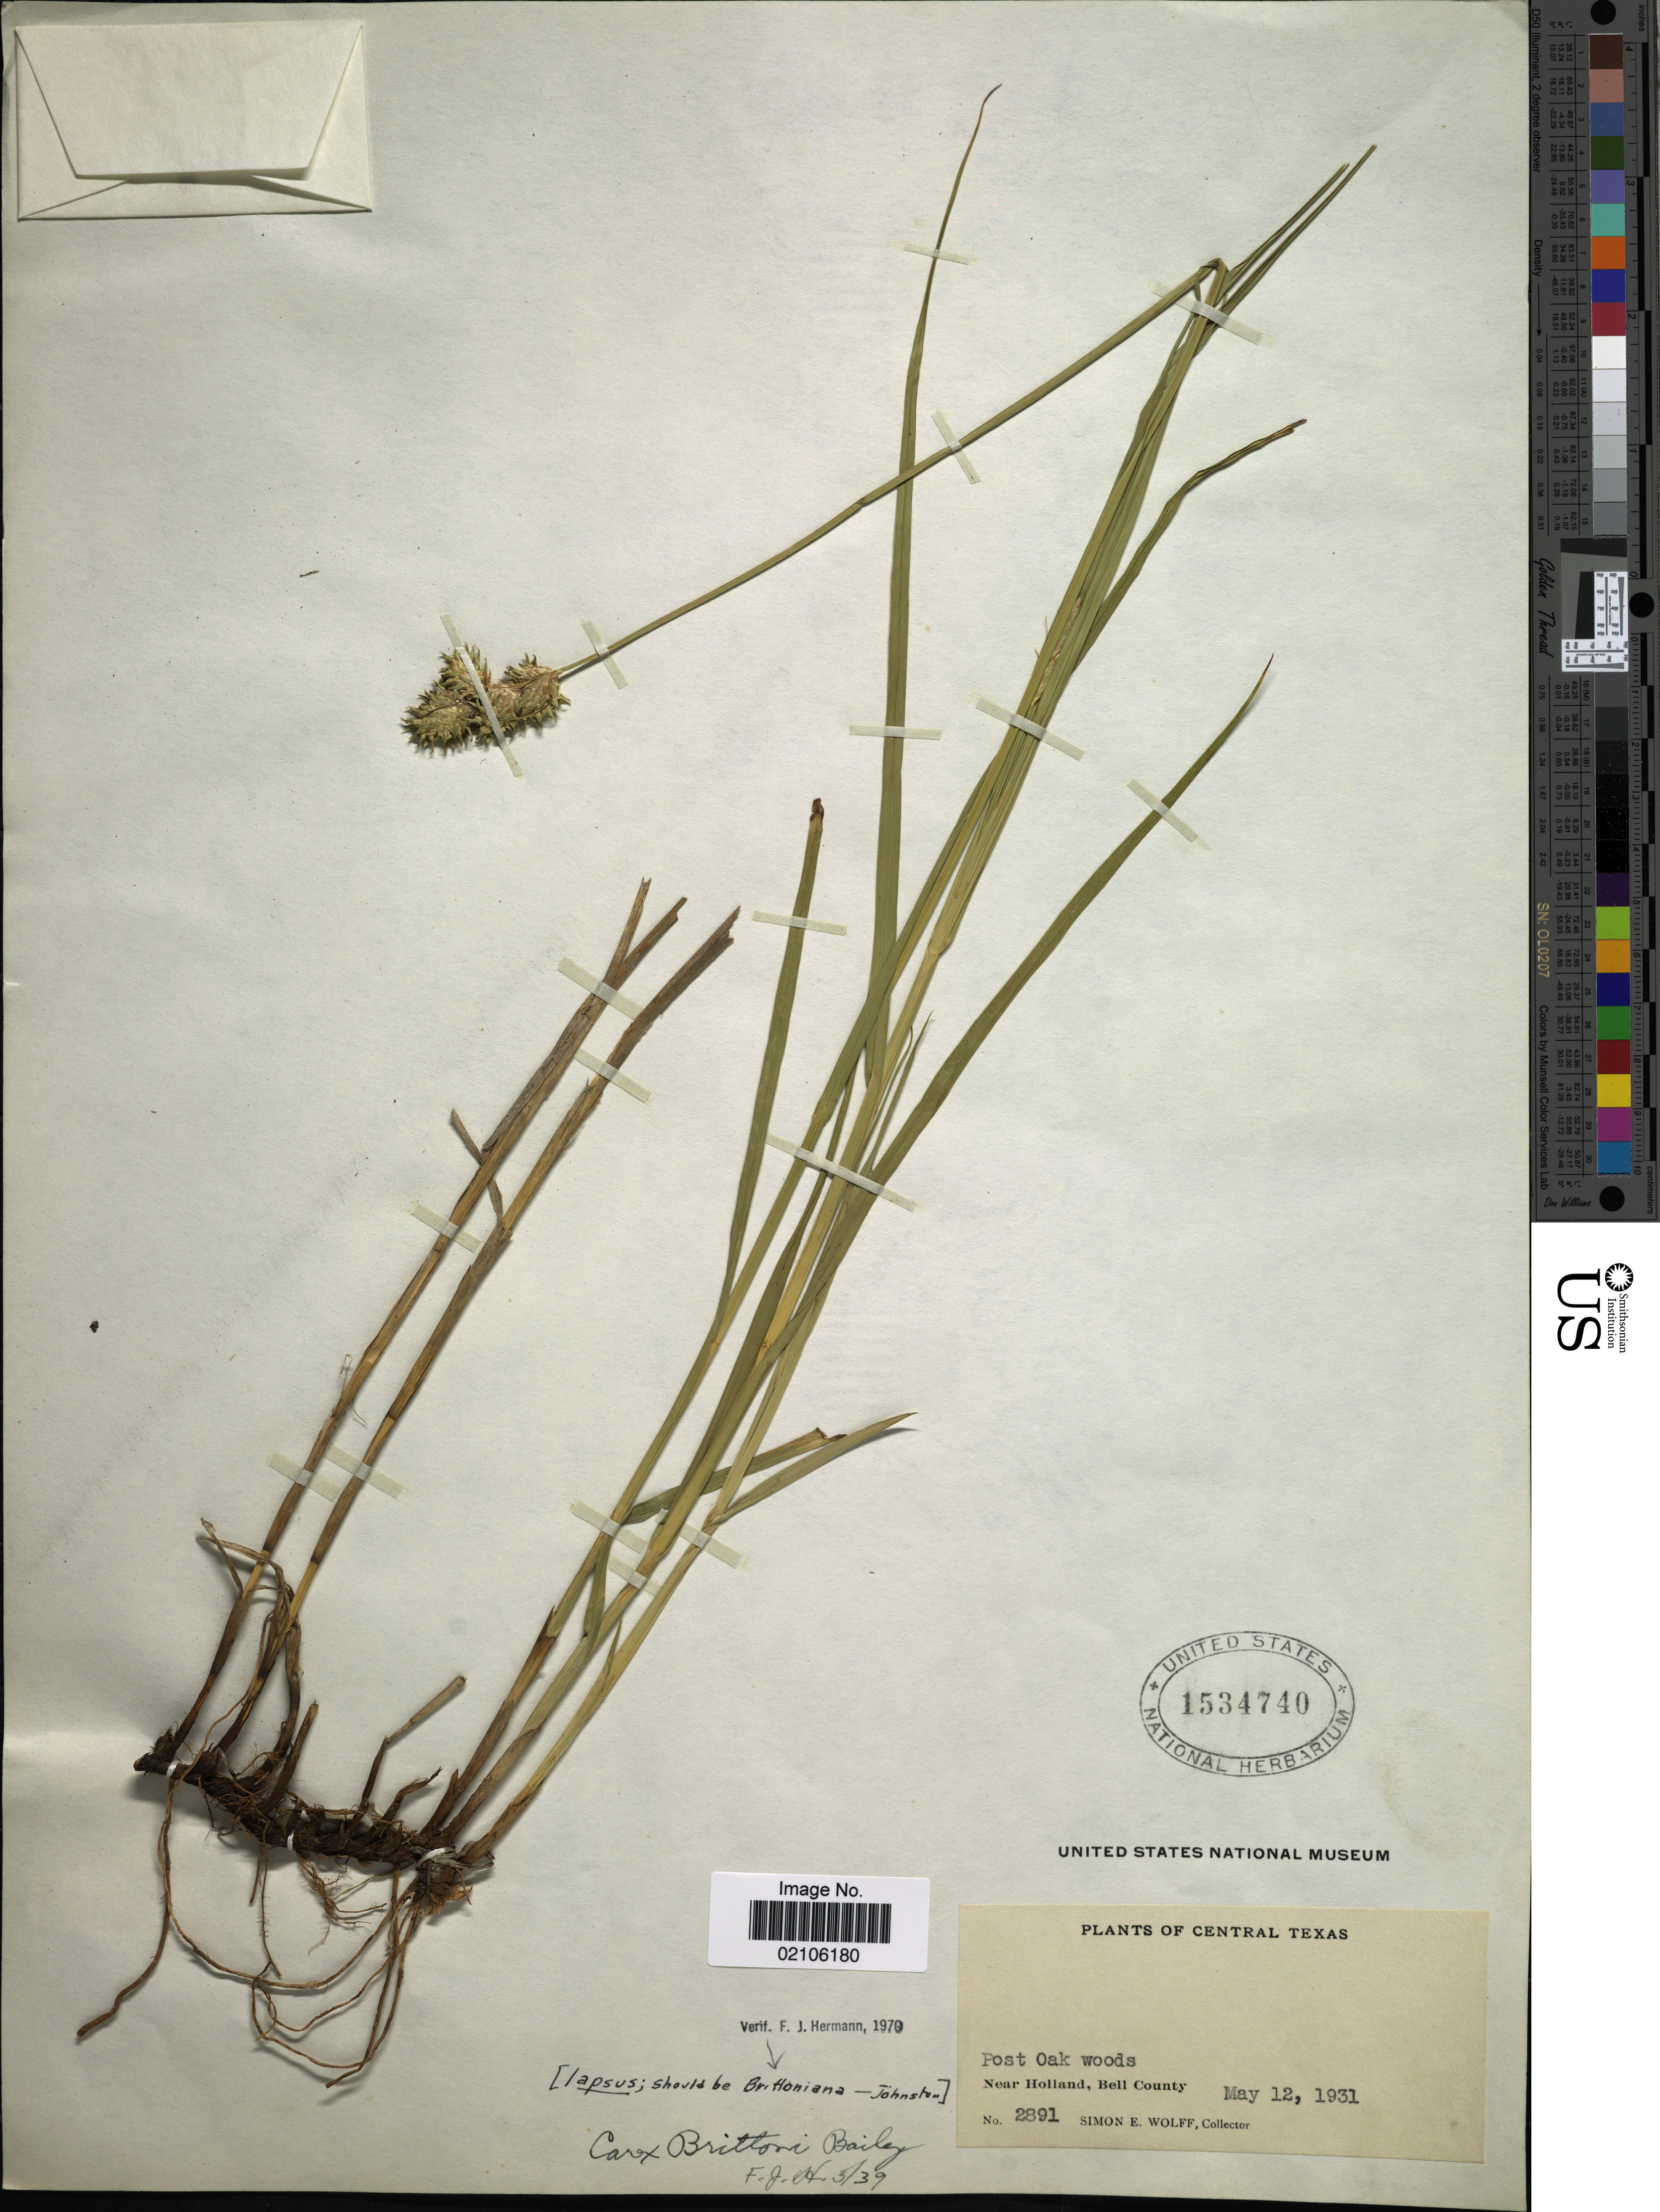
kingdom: Plantae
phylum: Tracheophyta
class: Liliopsida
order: Poales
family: Cyperaceae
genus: Carex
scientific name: Carex tetrastachya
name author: Scheele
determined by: Strong, Mark T., (BOT), Smithsonian Institution - National Museum of Natural History (UNITED STATES)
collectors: S. E. Wolff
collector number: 2891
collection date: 1931-05-12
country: United States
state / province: Texas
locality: Central Texas, post Oak Woods, near Holland, Bell County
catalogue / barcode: US 1534740